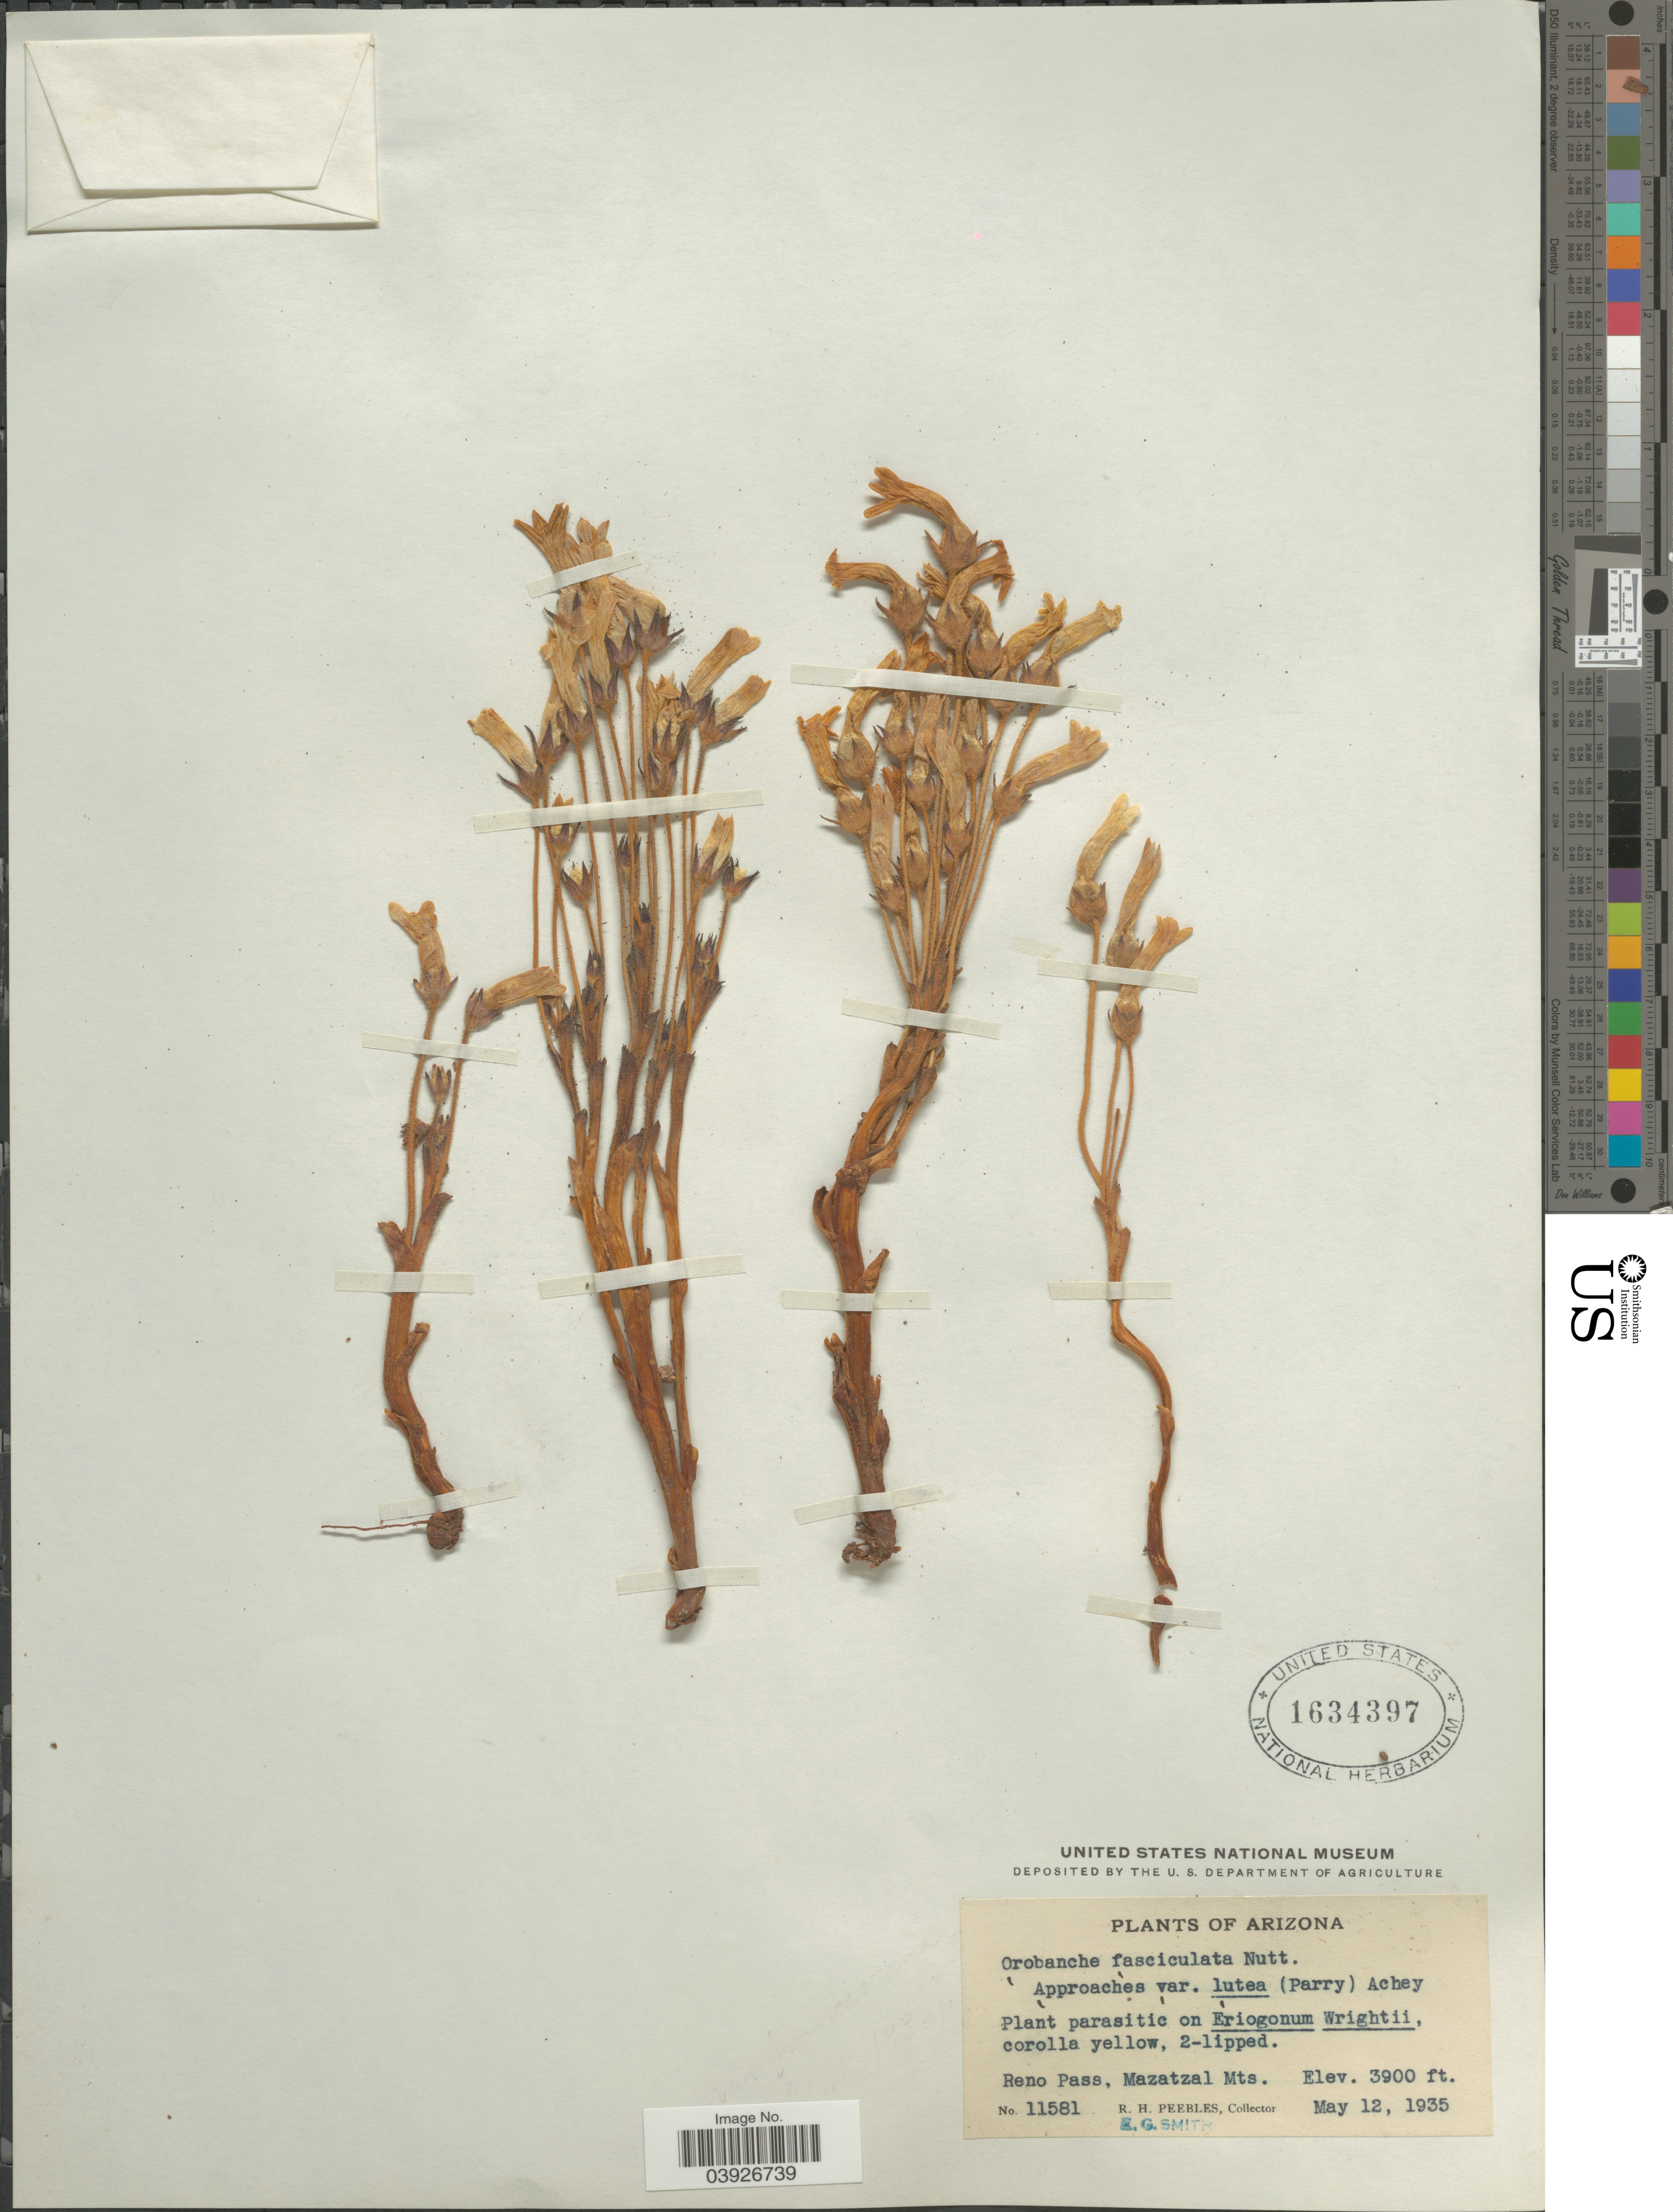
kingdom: Plantae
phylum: Tracheophyta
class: Magnoliopsida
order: Lamiales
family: Orobanchaceae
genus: Aphyllon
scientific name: Aphyllon fasciculatum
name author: (Nutt.) Torr. & A. Gray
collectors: R. H. Peebles & E. G. Smith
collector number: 11581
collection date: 1935-05-12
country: United States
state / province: Arizona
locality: Reno Pass, Mazatzal Mts.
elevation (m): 1189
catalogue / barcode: US 1634397